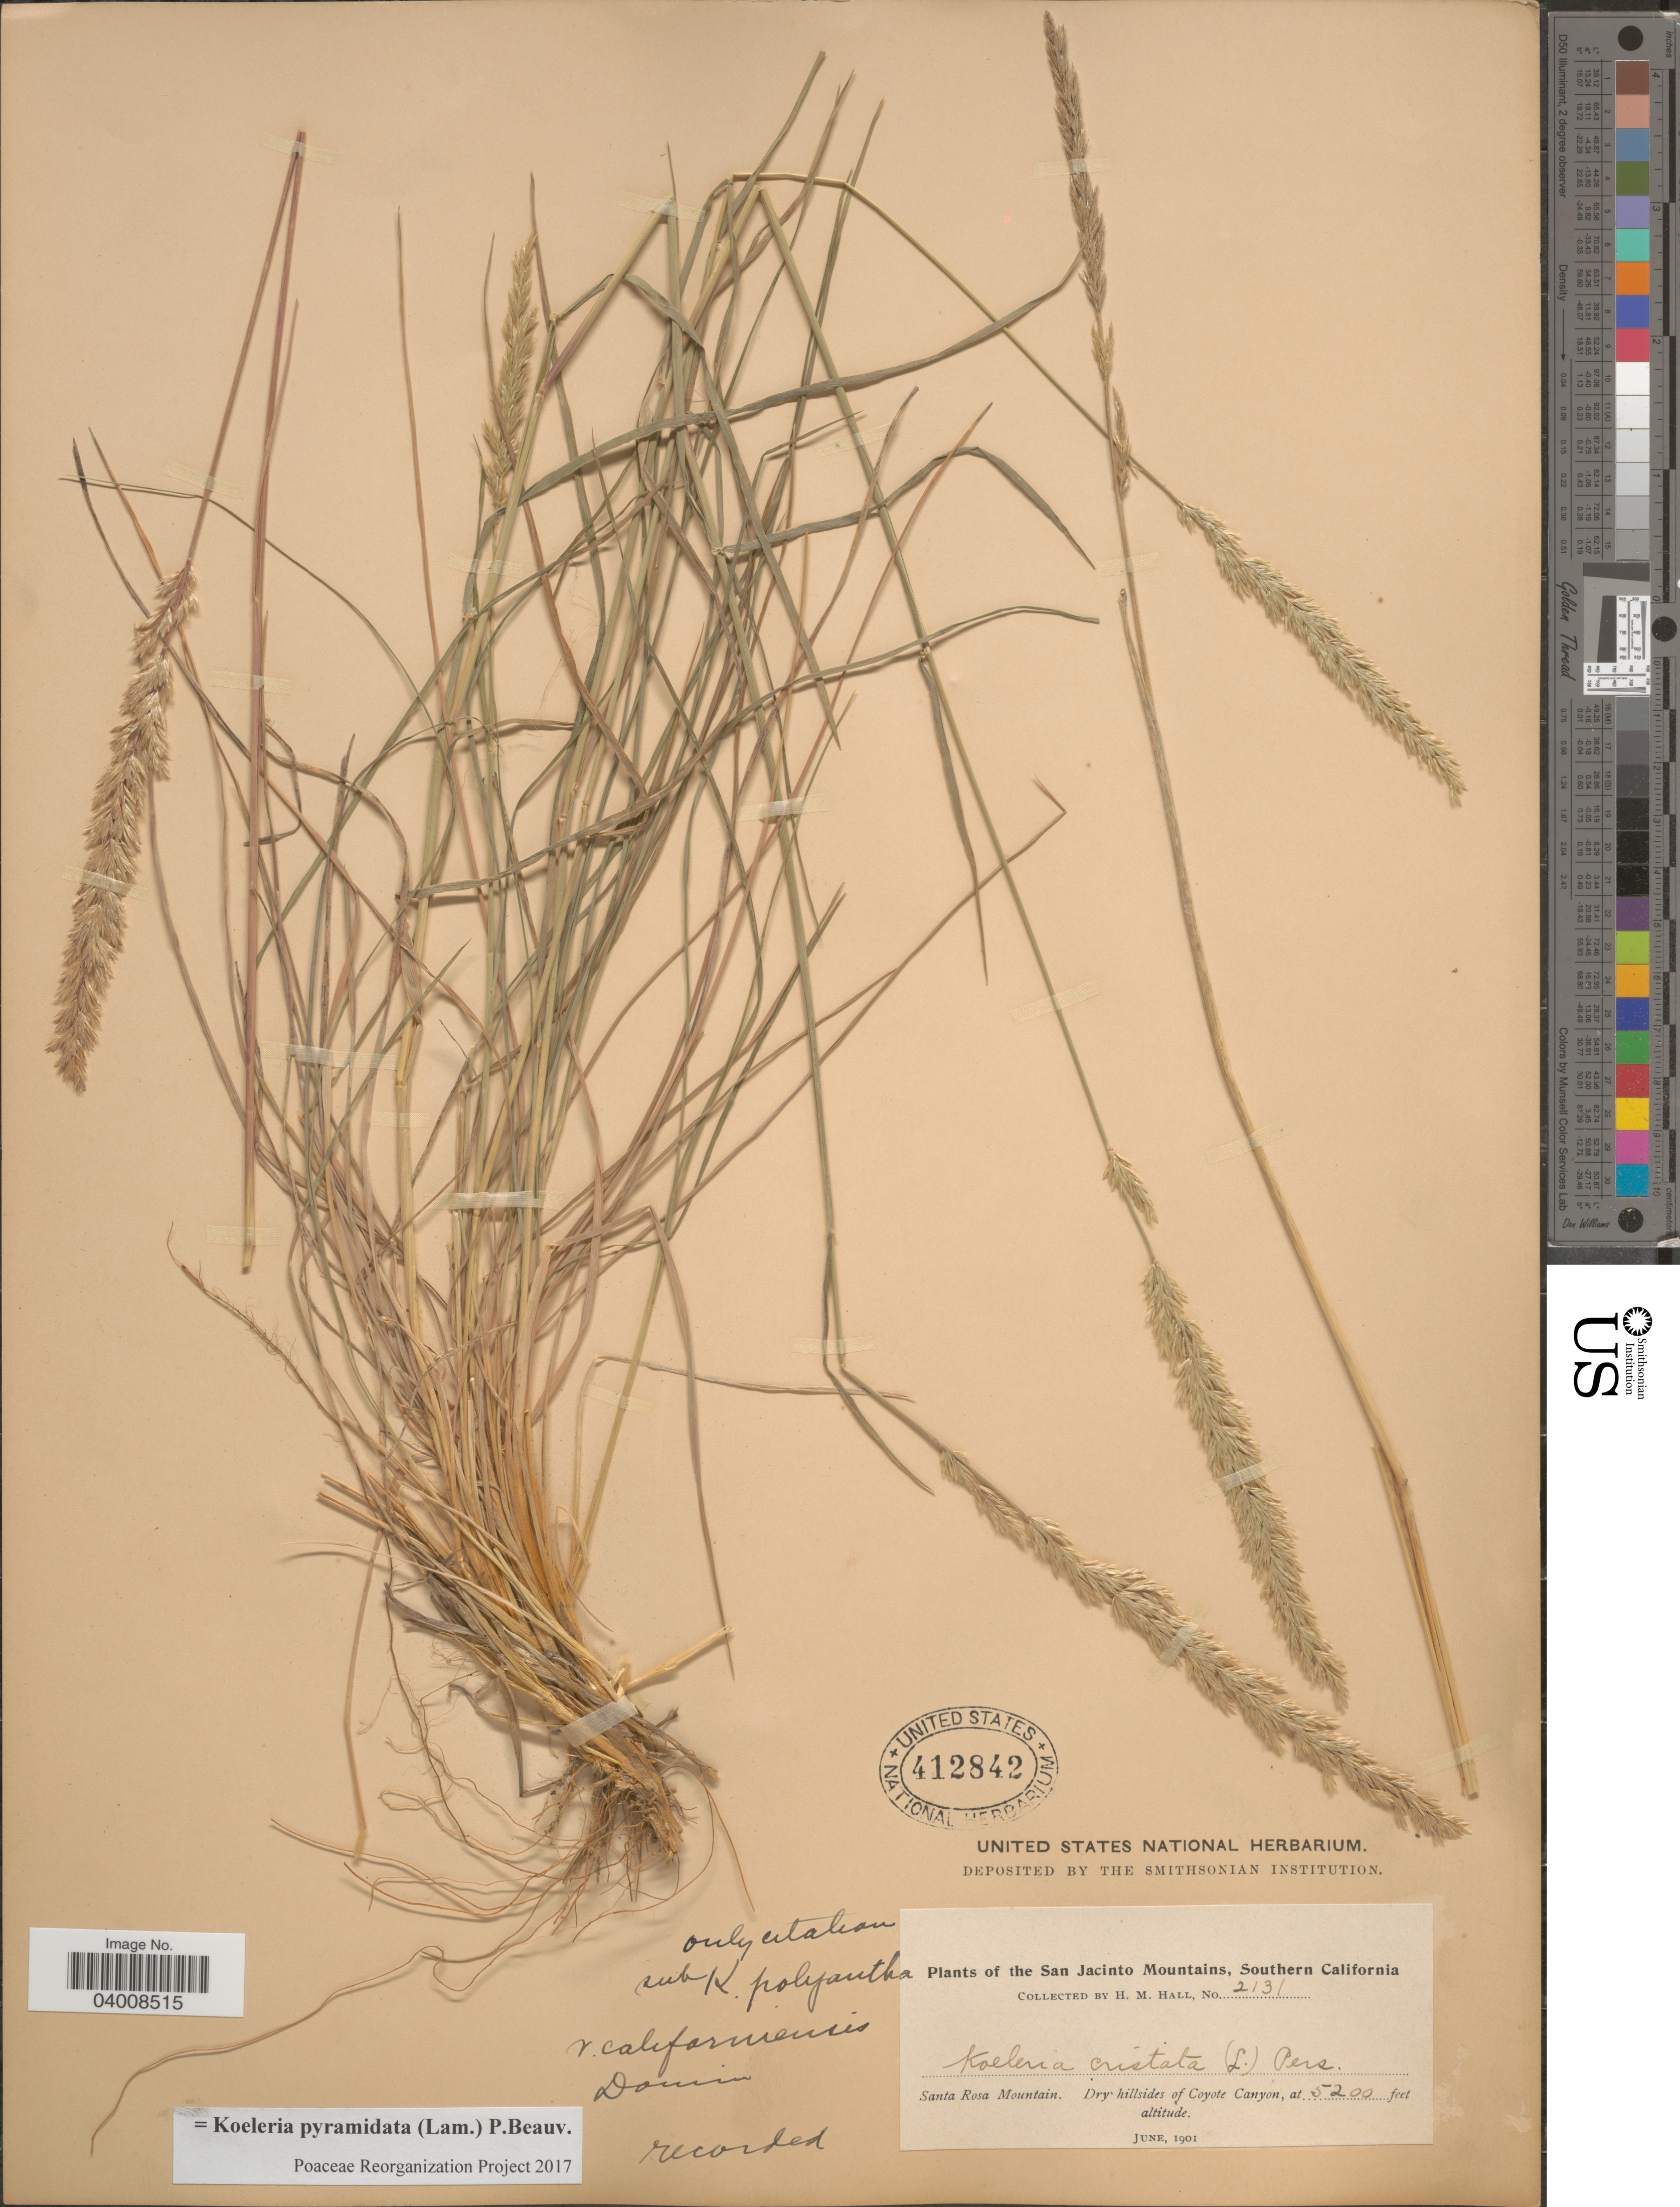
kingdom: Plantae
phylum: Tracheophyta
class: Liliopsida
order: Poales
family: Poaceae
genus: Koeleria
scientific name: Koeleria spicata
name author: (L.) Barberá et al.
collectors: H. M. Hall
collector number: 2131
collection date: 1901-06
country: United States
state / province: California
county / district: Riverside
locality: San Jacinto Mountains, Southern California. Santa Rosa Mountain. Dry hillsides of Coyote Canyon.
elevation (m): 1585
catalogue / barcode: US 412842